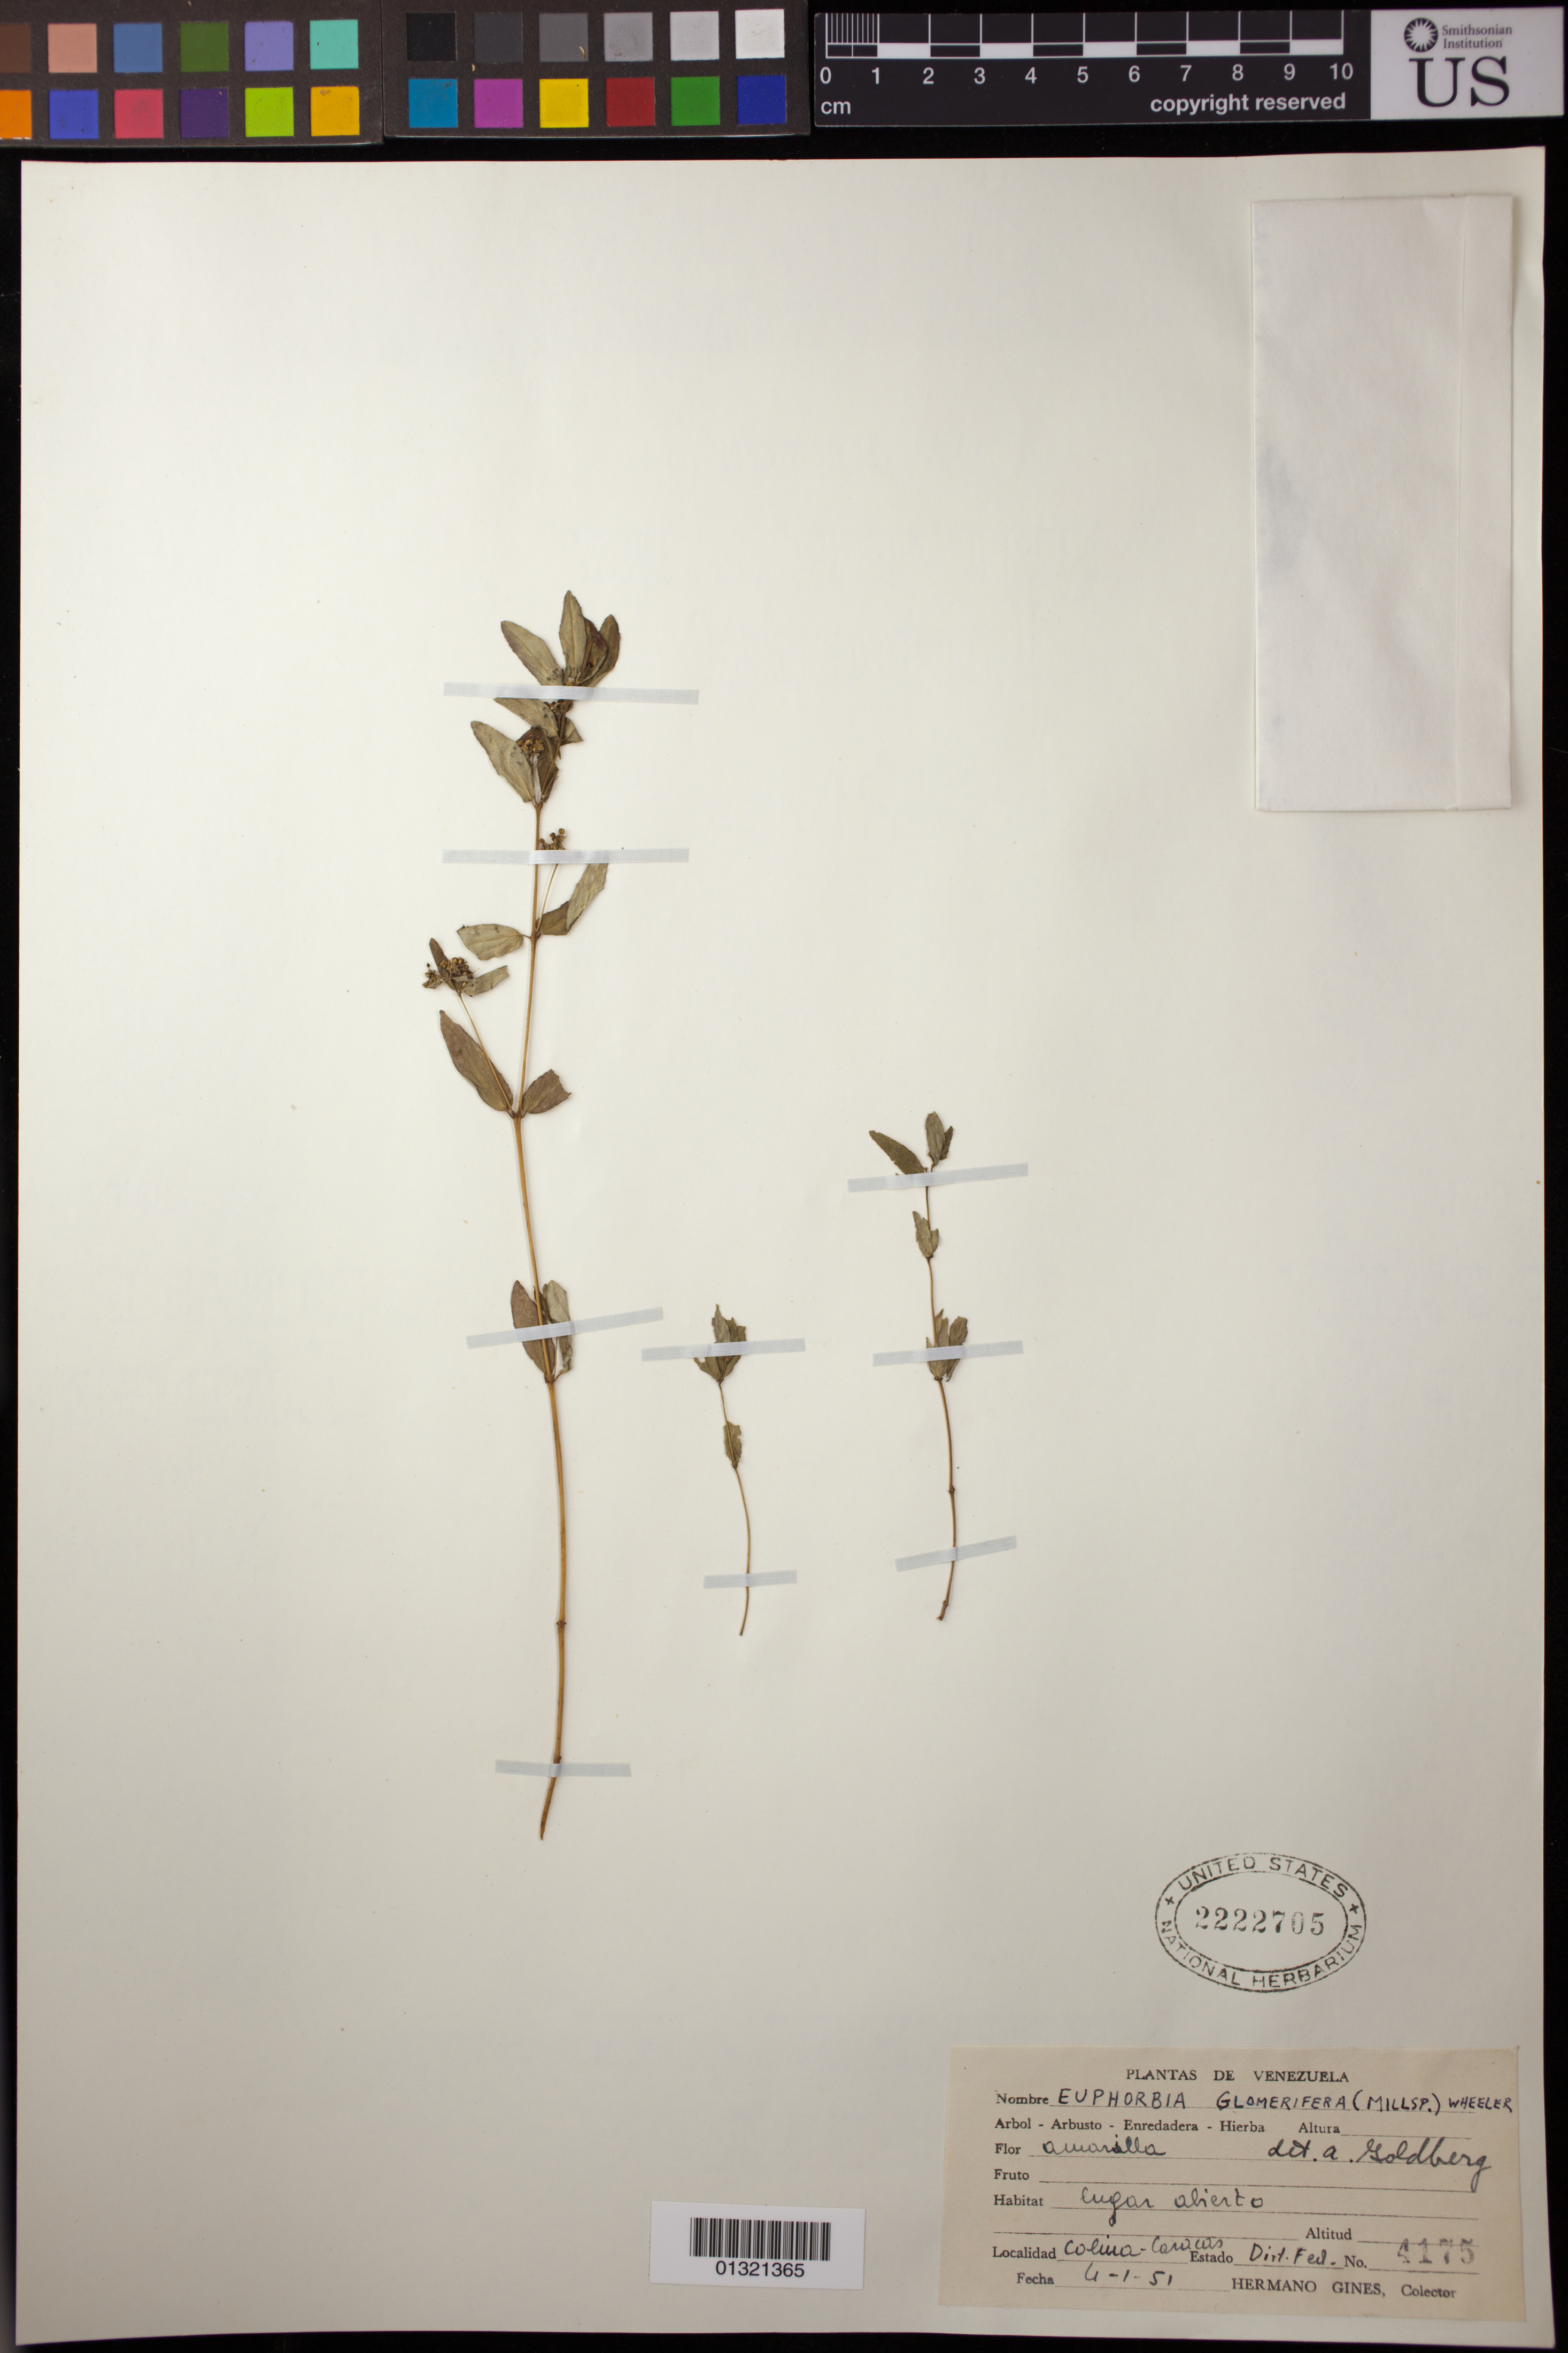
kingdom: Plantae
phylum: Tracheophyta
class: Magnoliopsida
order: Malpighiales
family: Euphorbiaceae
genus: Euphorbia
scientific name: Euphorbia hypericifolia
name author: L.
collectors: H. Gines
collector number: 4175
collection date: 1951-01-06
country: Venezuela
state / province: Distrito Federal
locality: Colina-Caracas, Estado Dist. Fed.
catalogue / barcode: US 2222705